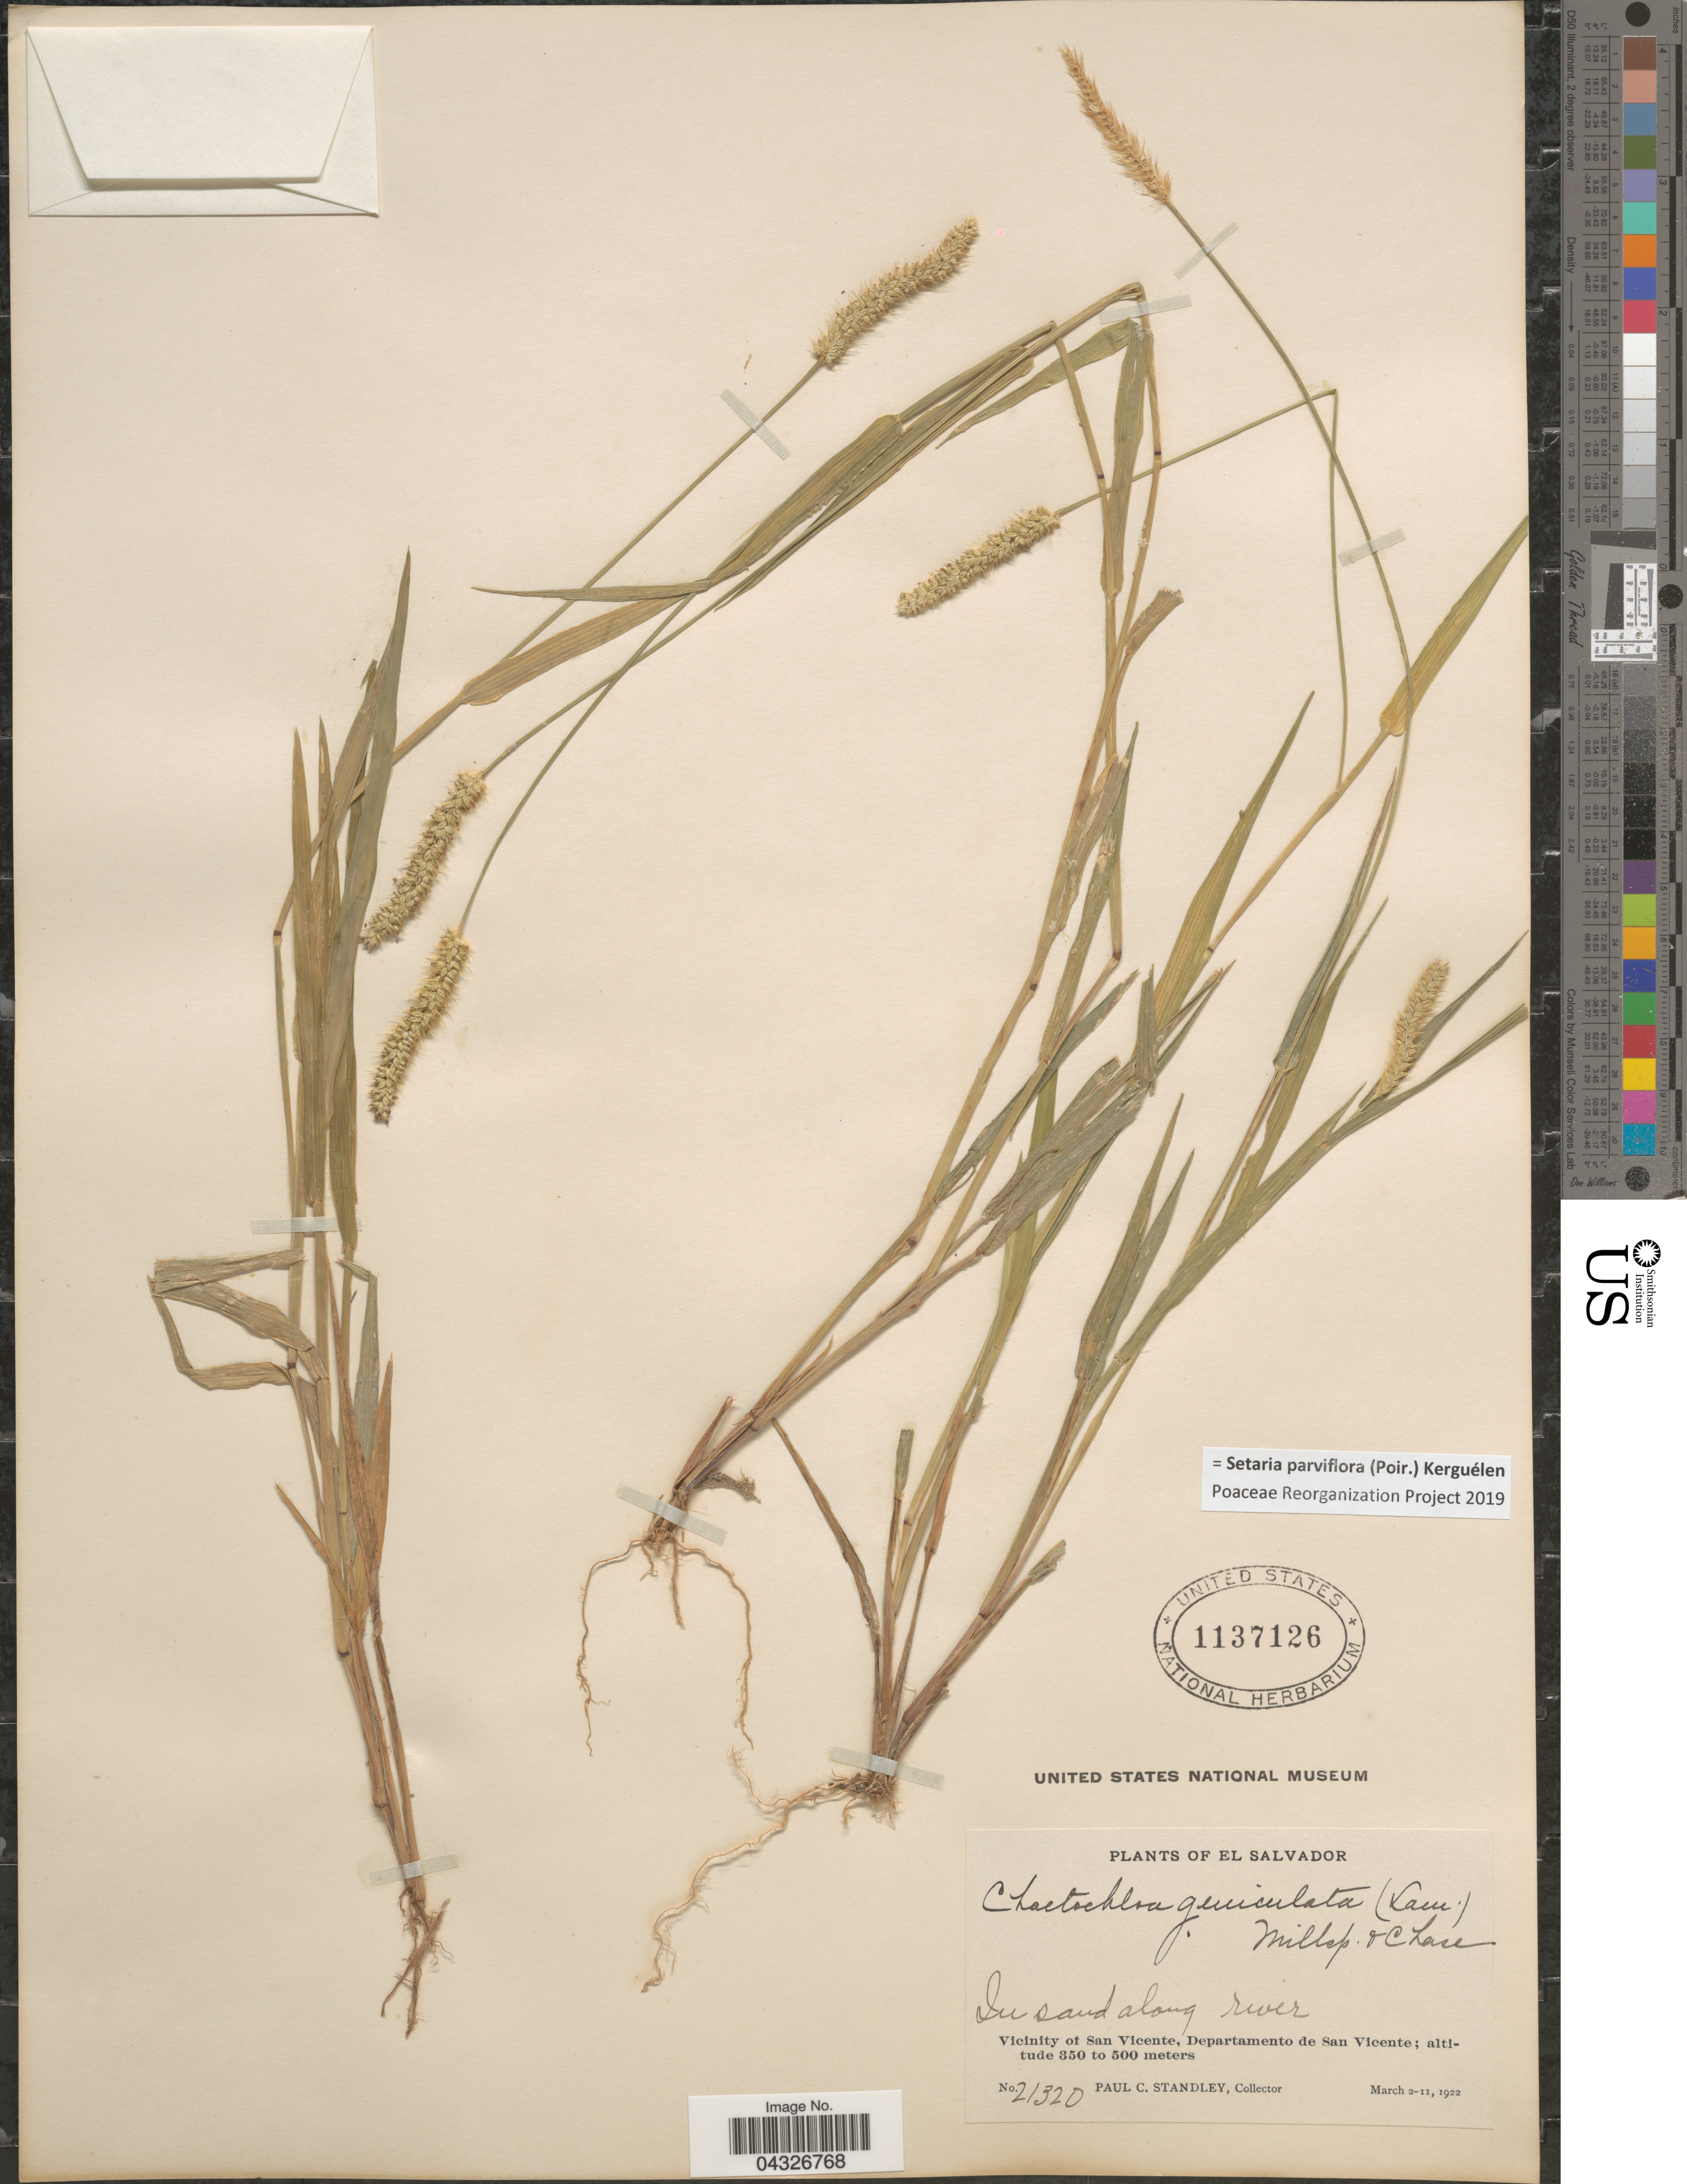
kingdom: Plantae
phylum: Tracheophyta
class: Liliopsida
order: Poales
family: Poaceae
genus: Setaria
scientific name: Setaria parviflora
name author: (Poir.) Kerguélen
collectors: P. C. Standley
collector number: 21320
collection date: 1922-03-02/1922-03-11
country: El Salvador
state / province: San Vincente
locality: Vicinity of San Vicente, Departamento de San Vicente.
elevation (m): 350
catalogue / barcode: US 1137126